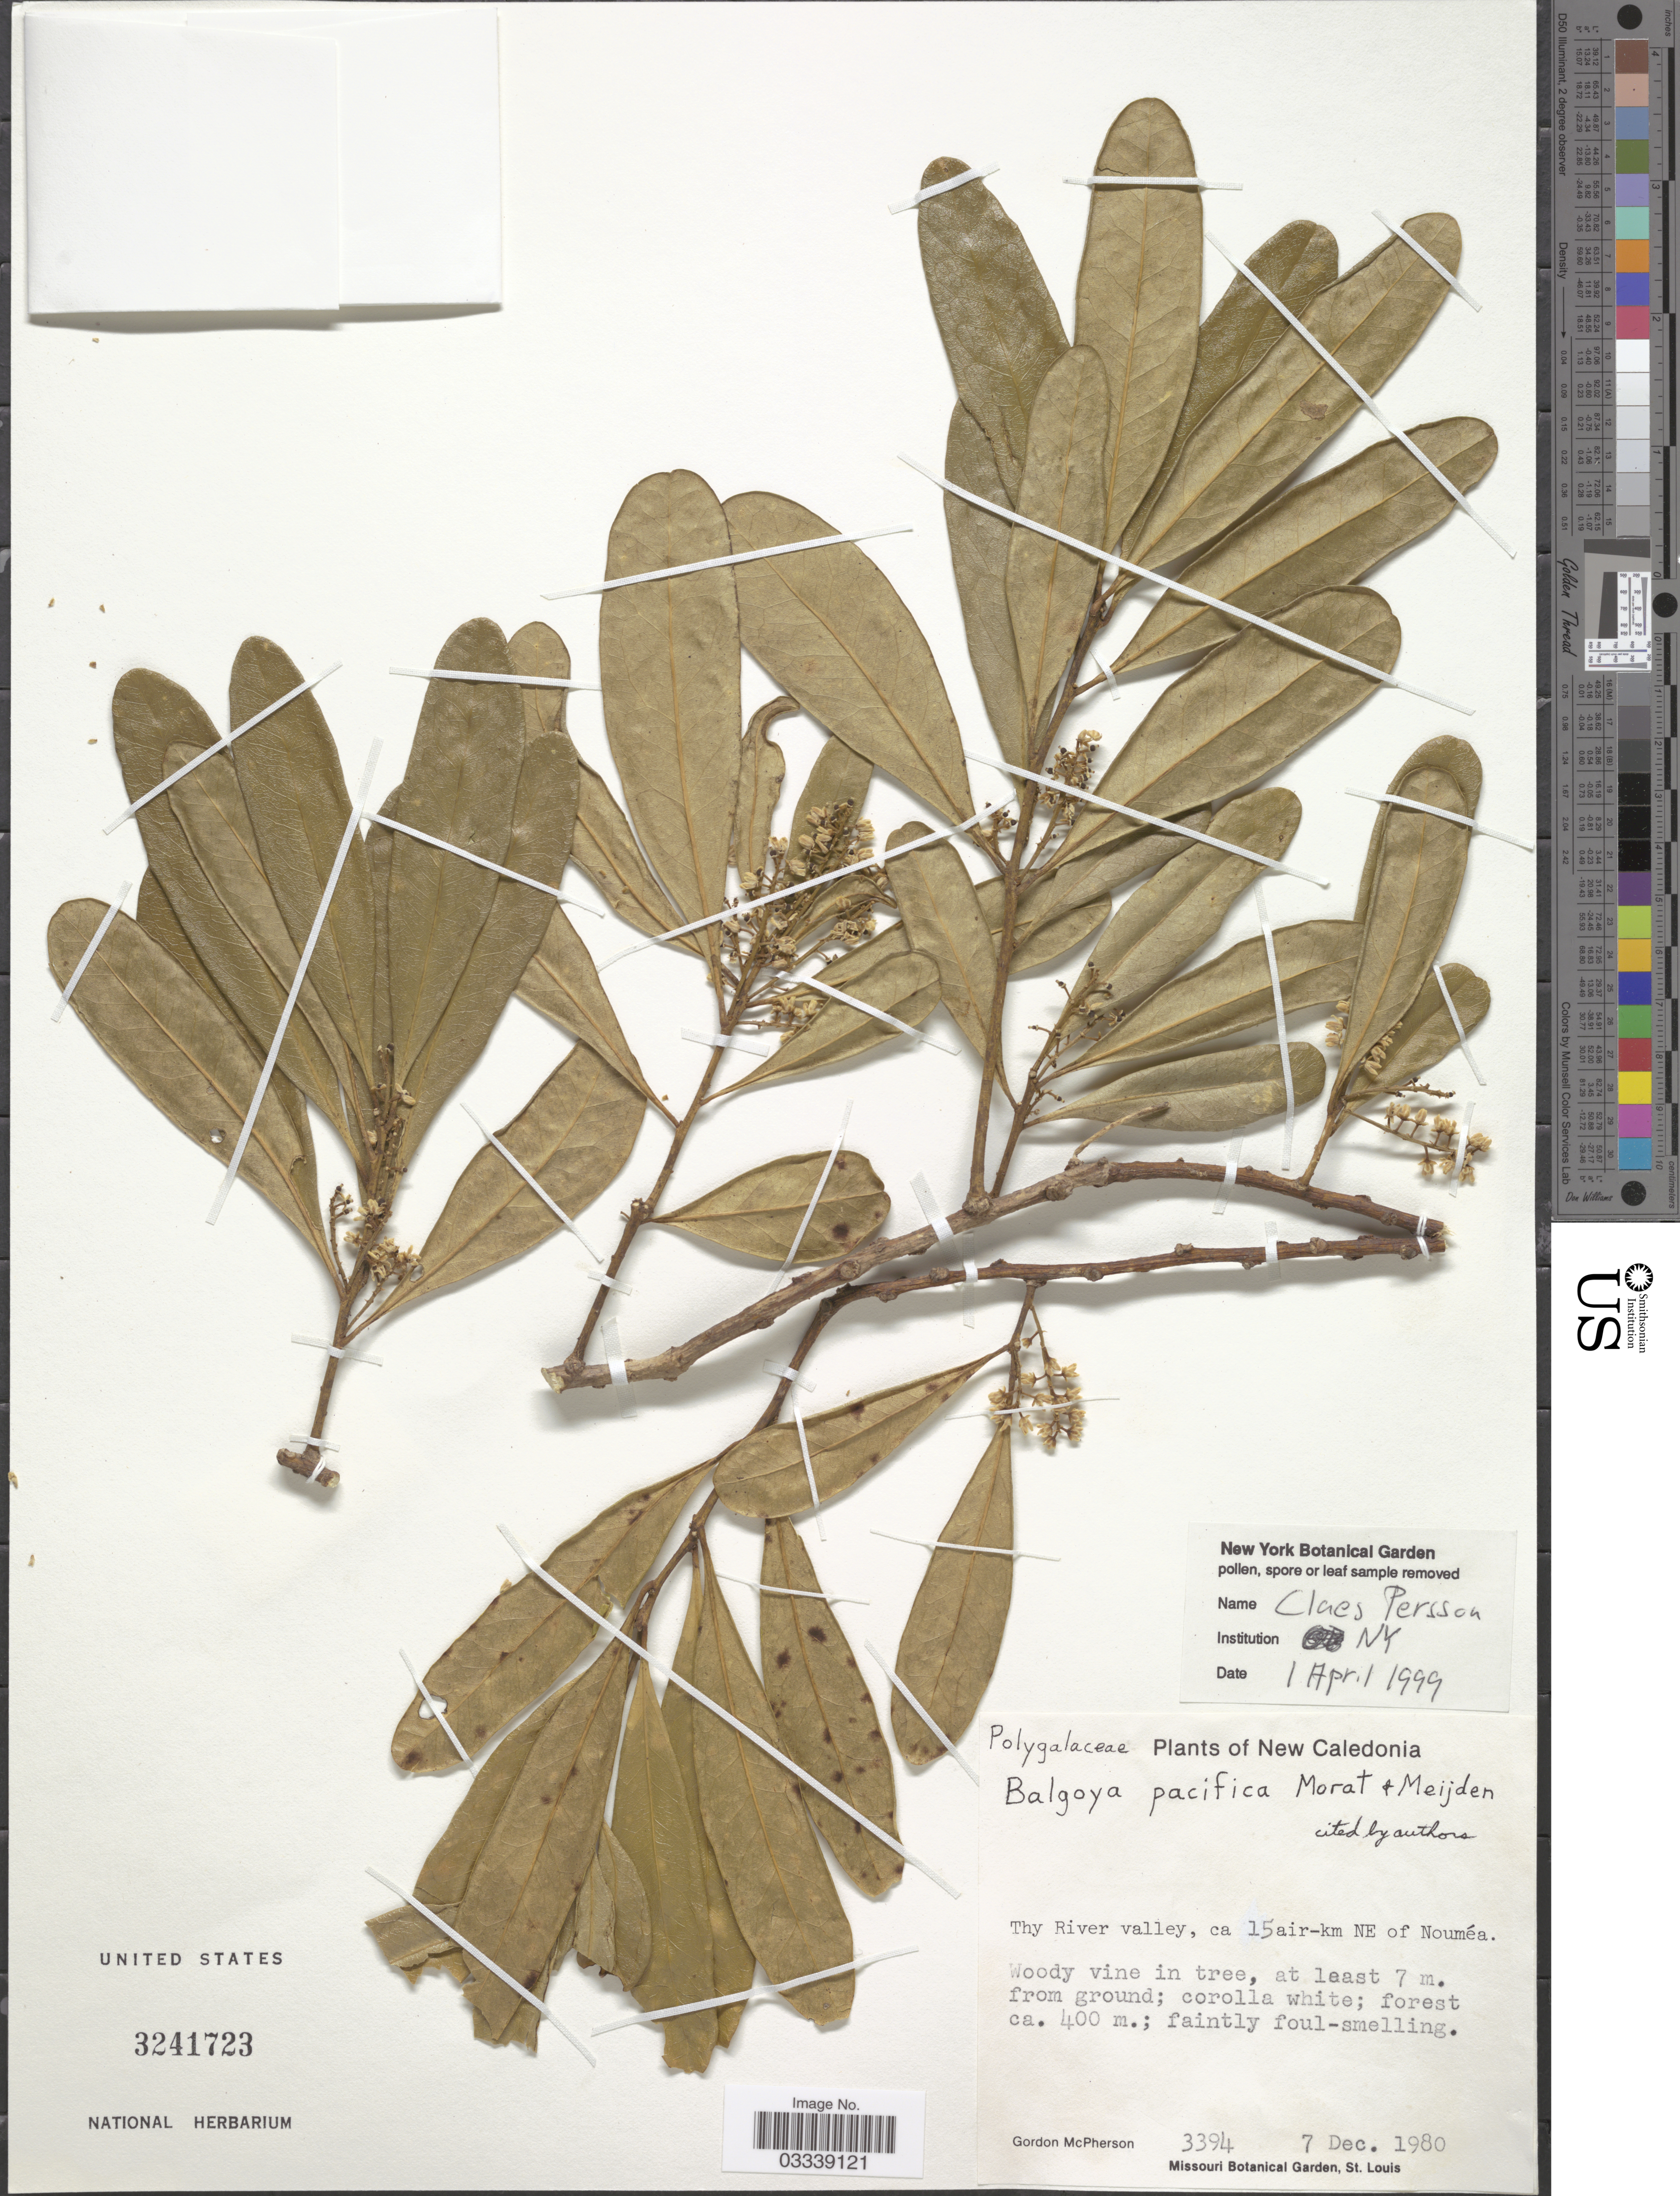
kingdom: Plantae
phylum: Tracheophyta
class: Magnoliopsida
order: Fabales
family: Polygalaceae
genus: Balgoya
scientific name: Balgoya pacifica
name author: Morat & Meijden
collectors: G. McPherson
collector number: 3394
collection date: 1980-12-07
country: New Caledonia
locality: The River valley, ca. 15air-km NE of Nouméa.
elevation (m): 400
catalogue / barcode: US 3241723